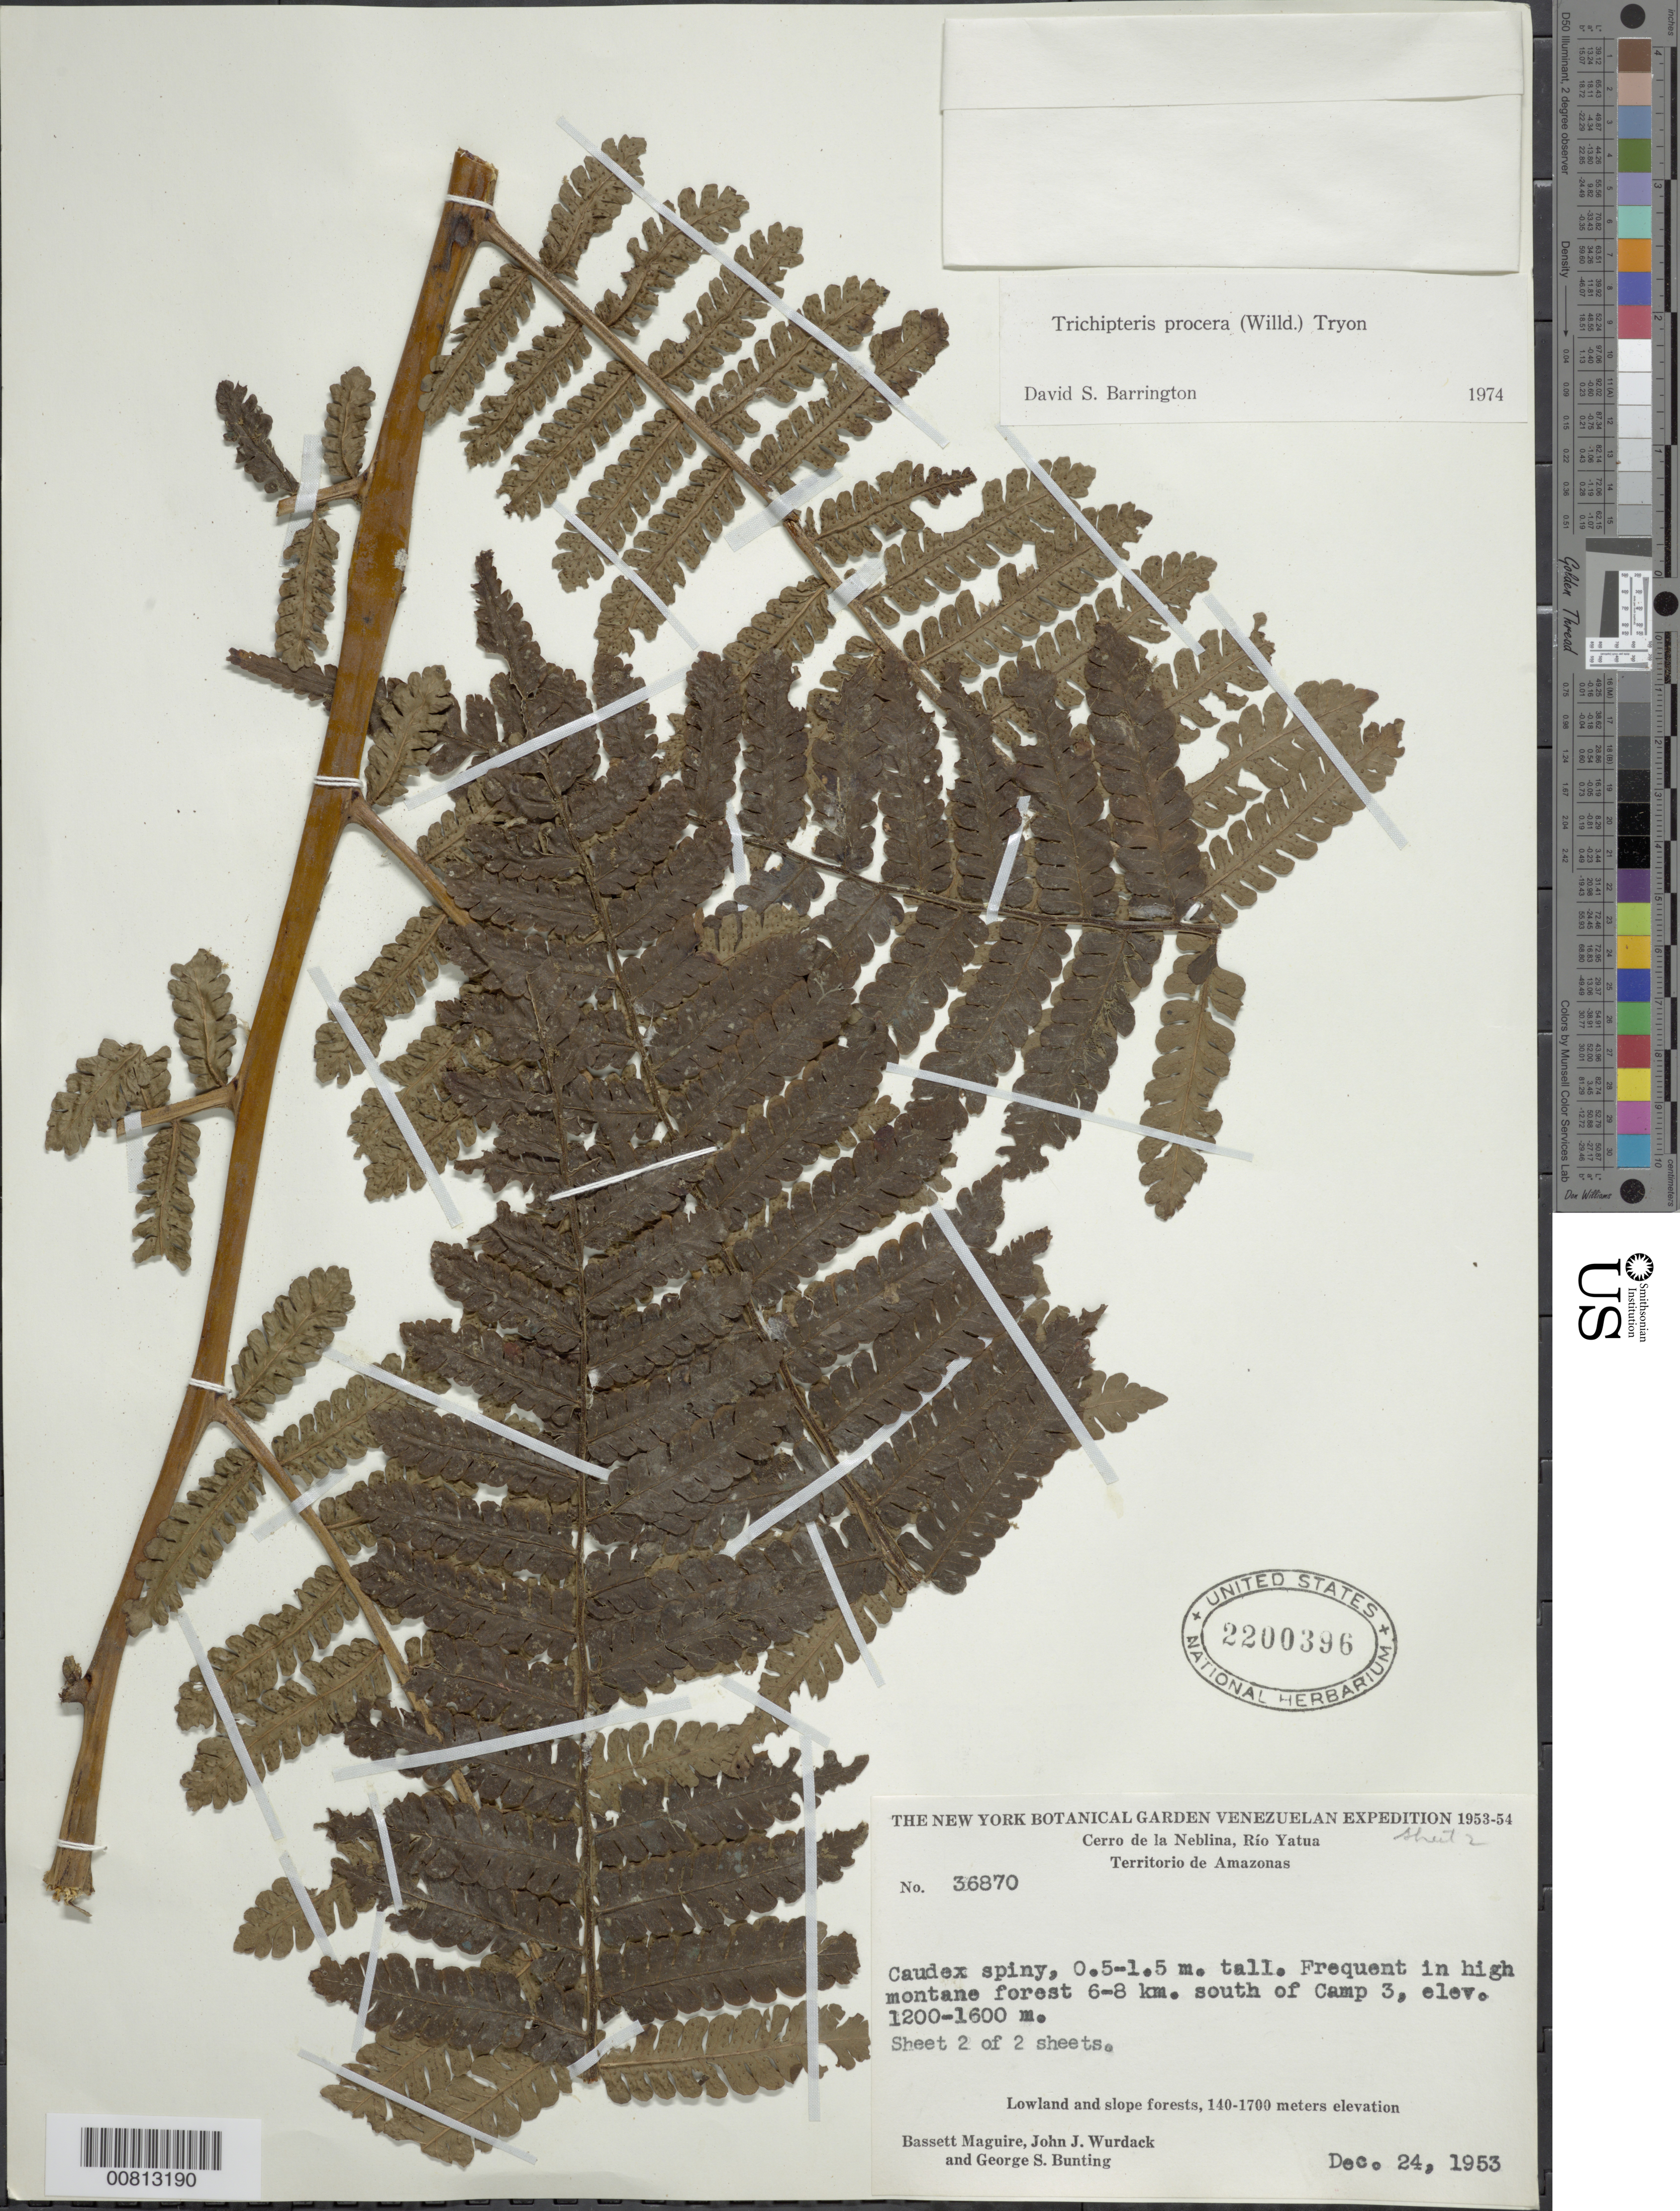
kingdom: Plantae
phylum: Tracheophyta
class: Polypodiopsida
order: Cyatheales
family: Cyatheaceae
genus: Cyathea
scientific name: Cyathea pungens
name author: (Willd.) Domin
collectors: B. Maguire, J. J. Wurdack & G. S. Bunting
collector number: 36870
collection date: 1953-12-24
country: Venezuela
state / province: Amazonas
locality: Cerro de la Neblina, Rio Yatua, Territorio de Amazonas, south of Camp 3, Lowland and slope forest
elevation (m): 1200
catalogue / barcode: US 2200396